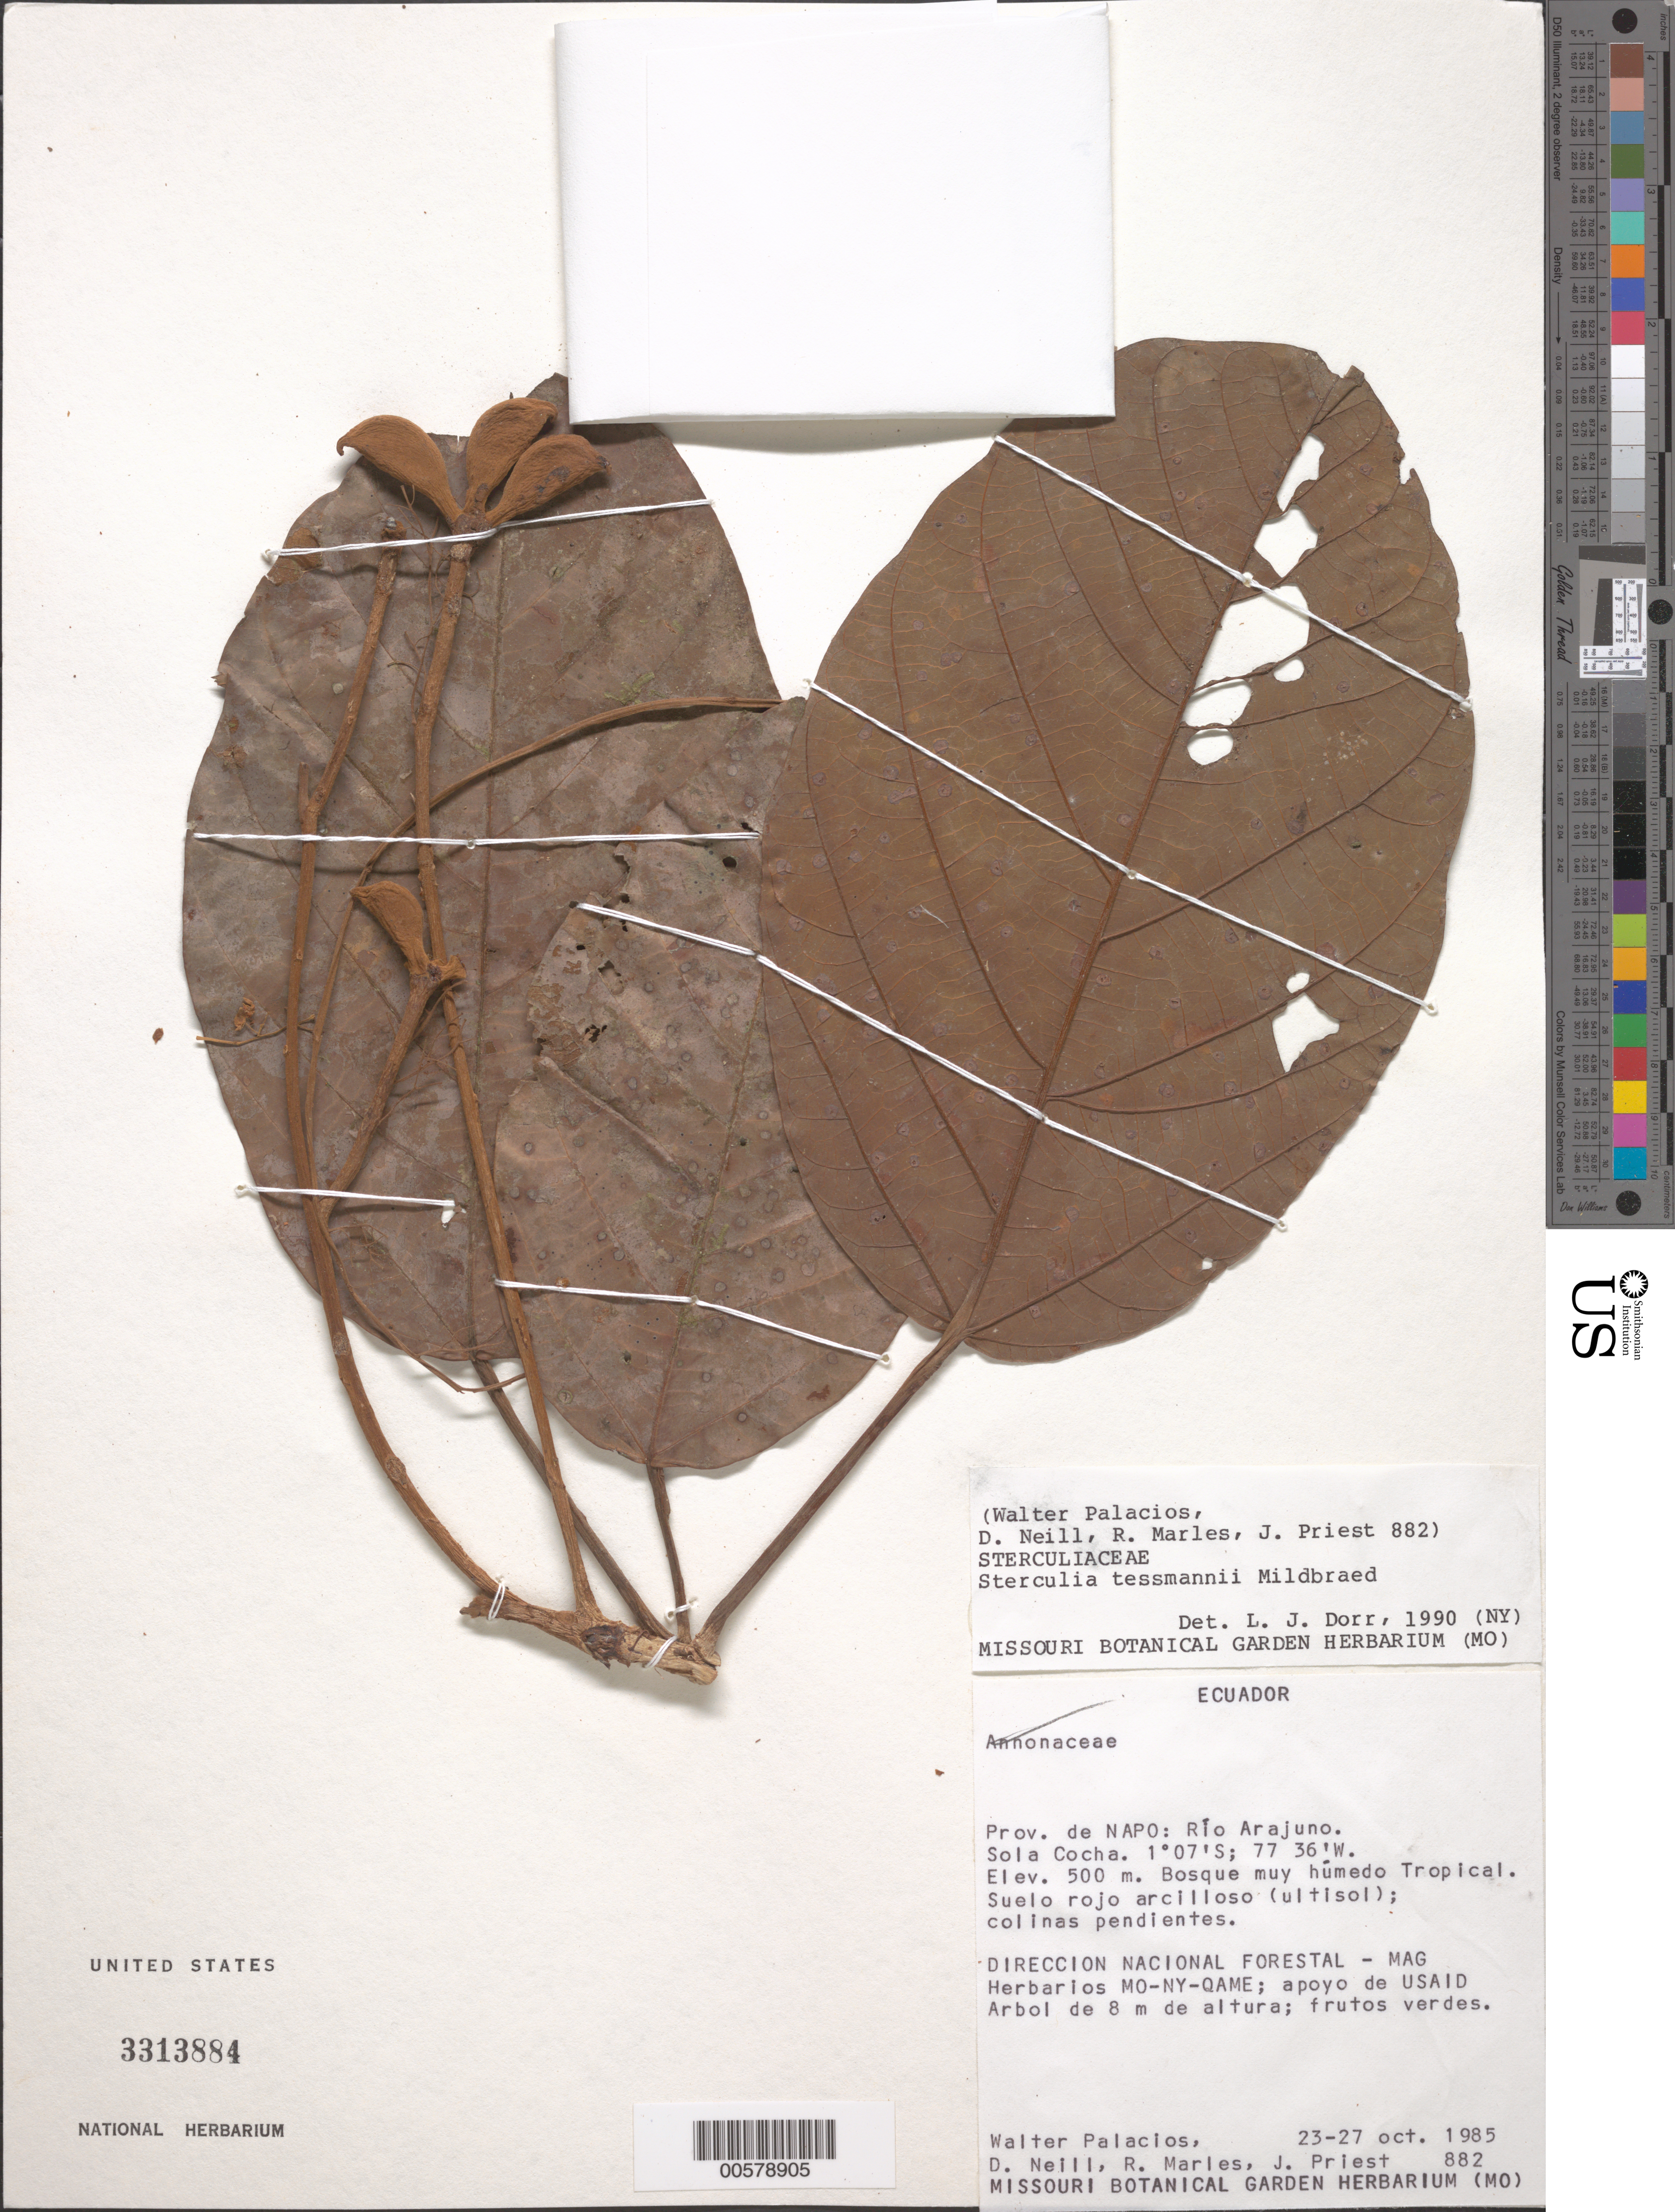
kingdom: Plantae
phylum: Tracheophyta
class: Magnoliopsida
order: Malvales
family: Malvaceae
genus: Sterculia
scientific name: Sterculia tessmannii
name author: Mildbr.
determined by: Dorr, L. J., (BOT), Smithsonian Institution - National Museum of Natural History (UNITED STATES)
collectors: W. Palacios, D. A. Neill, R. Marles & J. Priest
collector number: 882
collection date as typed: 23 Oct 1985 to 27 Oct 1985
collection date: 1985-10-23/1985-10-27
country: Ecuador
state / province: Napo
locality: Río Arajuno, SOlaCocha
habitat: Bosque muy húmedo Tropical. Suelo rojo arcilloso (ultisol), collinas pendientes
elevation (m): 500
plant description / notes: NY, US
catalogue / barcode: US 3313884